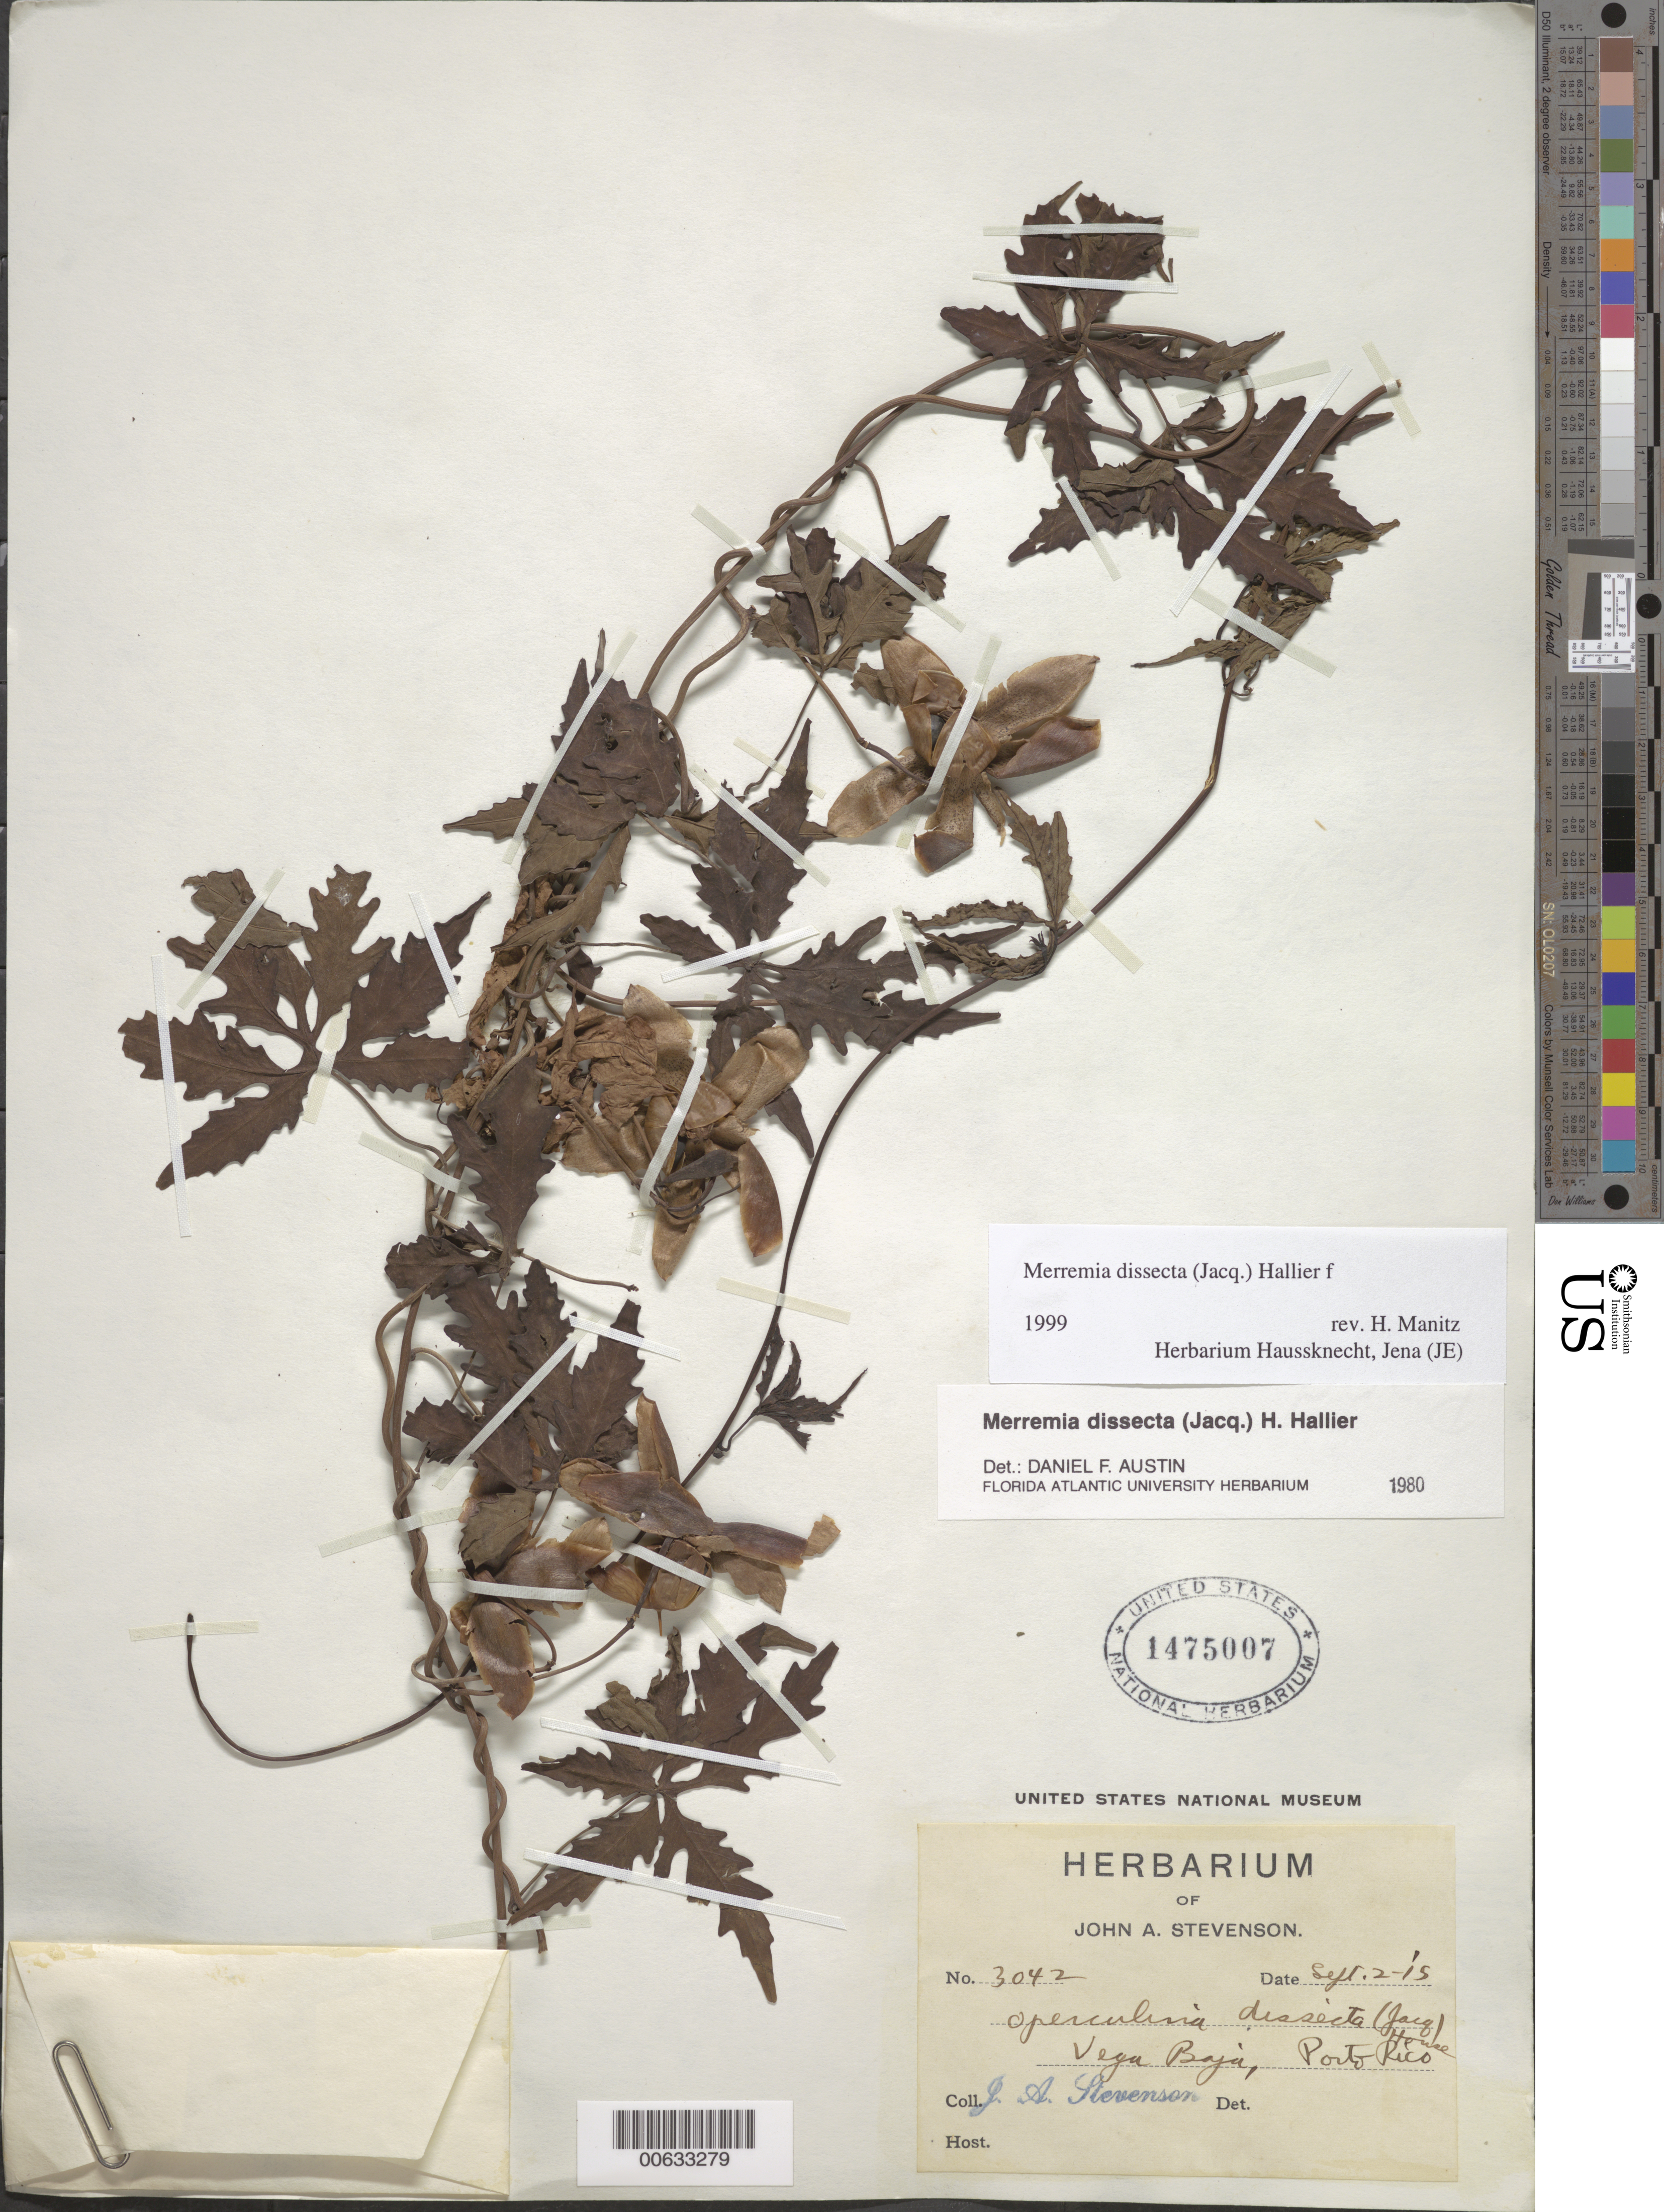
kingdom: Plantae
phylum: Tracheophyta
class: Magnoliopsida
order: Solanales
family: Convolvulaceae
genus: Distimake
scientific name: Distimake dissectus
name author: (Jacq.) A. R. Simões & Staples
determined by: Strong, Mark T., (BOT), Smithsonian Institution - National Museum of Natural History (UNITED STATES)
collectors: J. A. Stevenson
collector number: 3042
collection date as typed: Transcribed d/m/y: 2/9/15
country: Puerto Rico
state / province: Vega Baja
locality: Vega Baja, Porto Rico.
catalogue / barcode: US 1475007